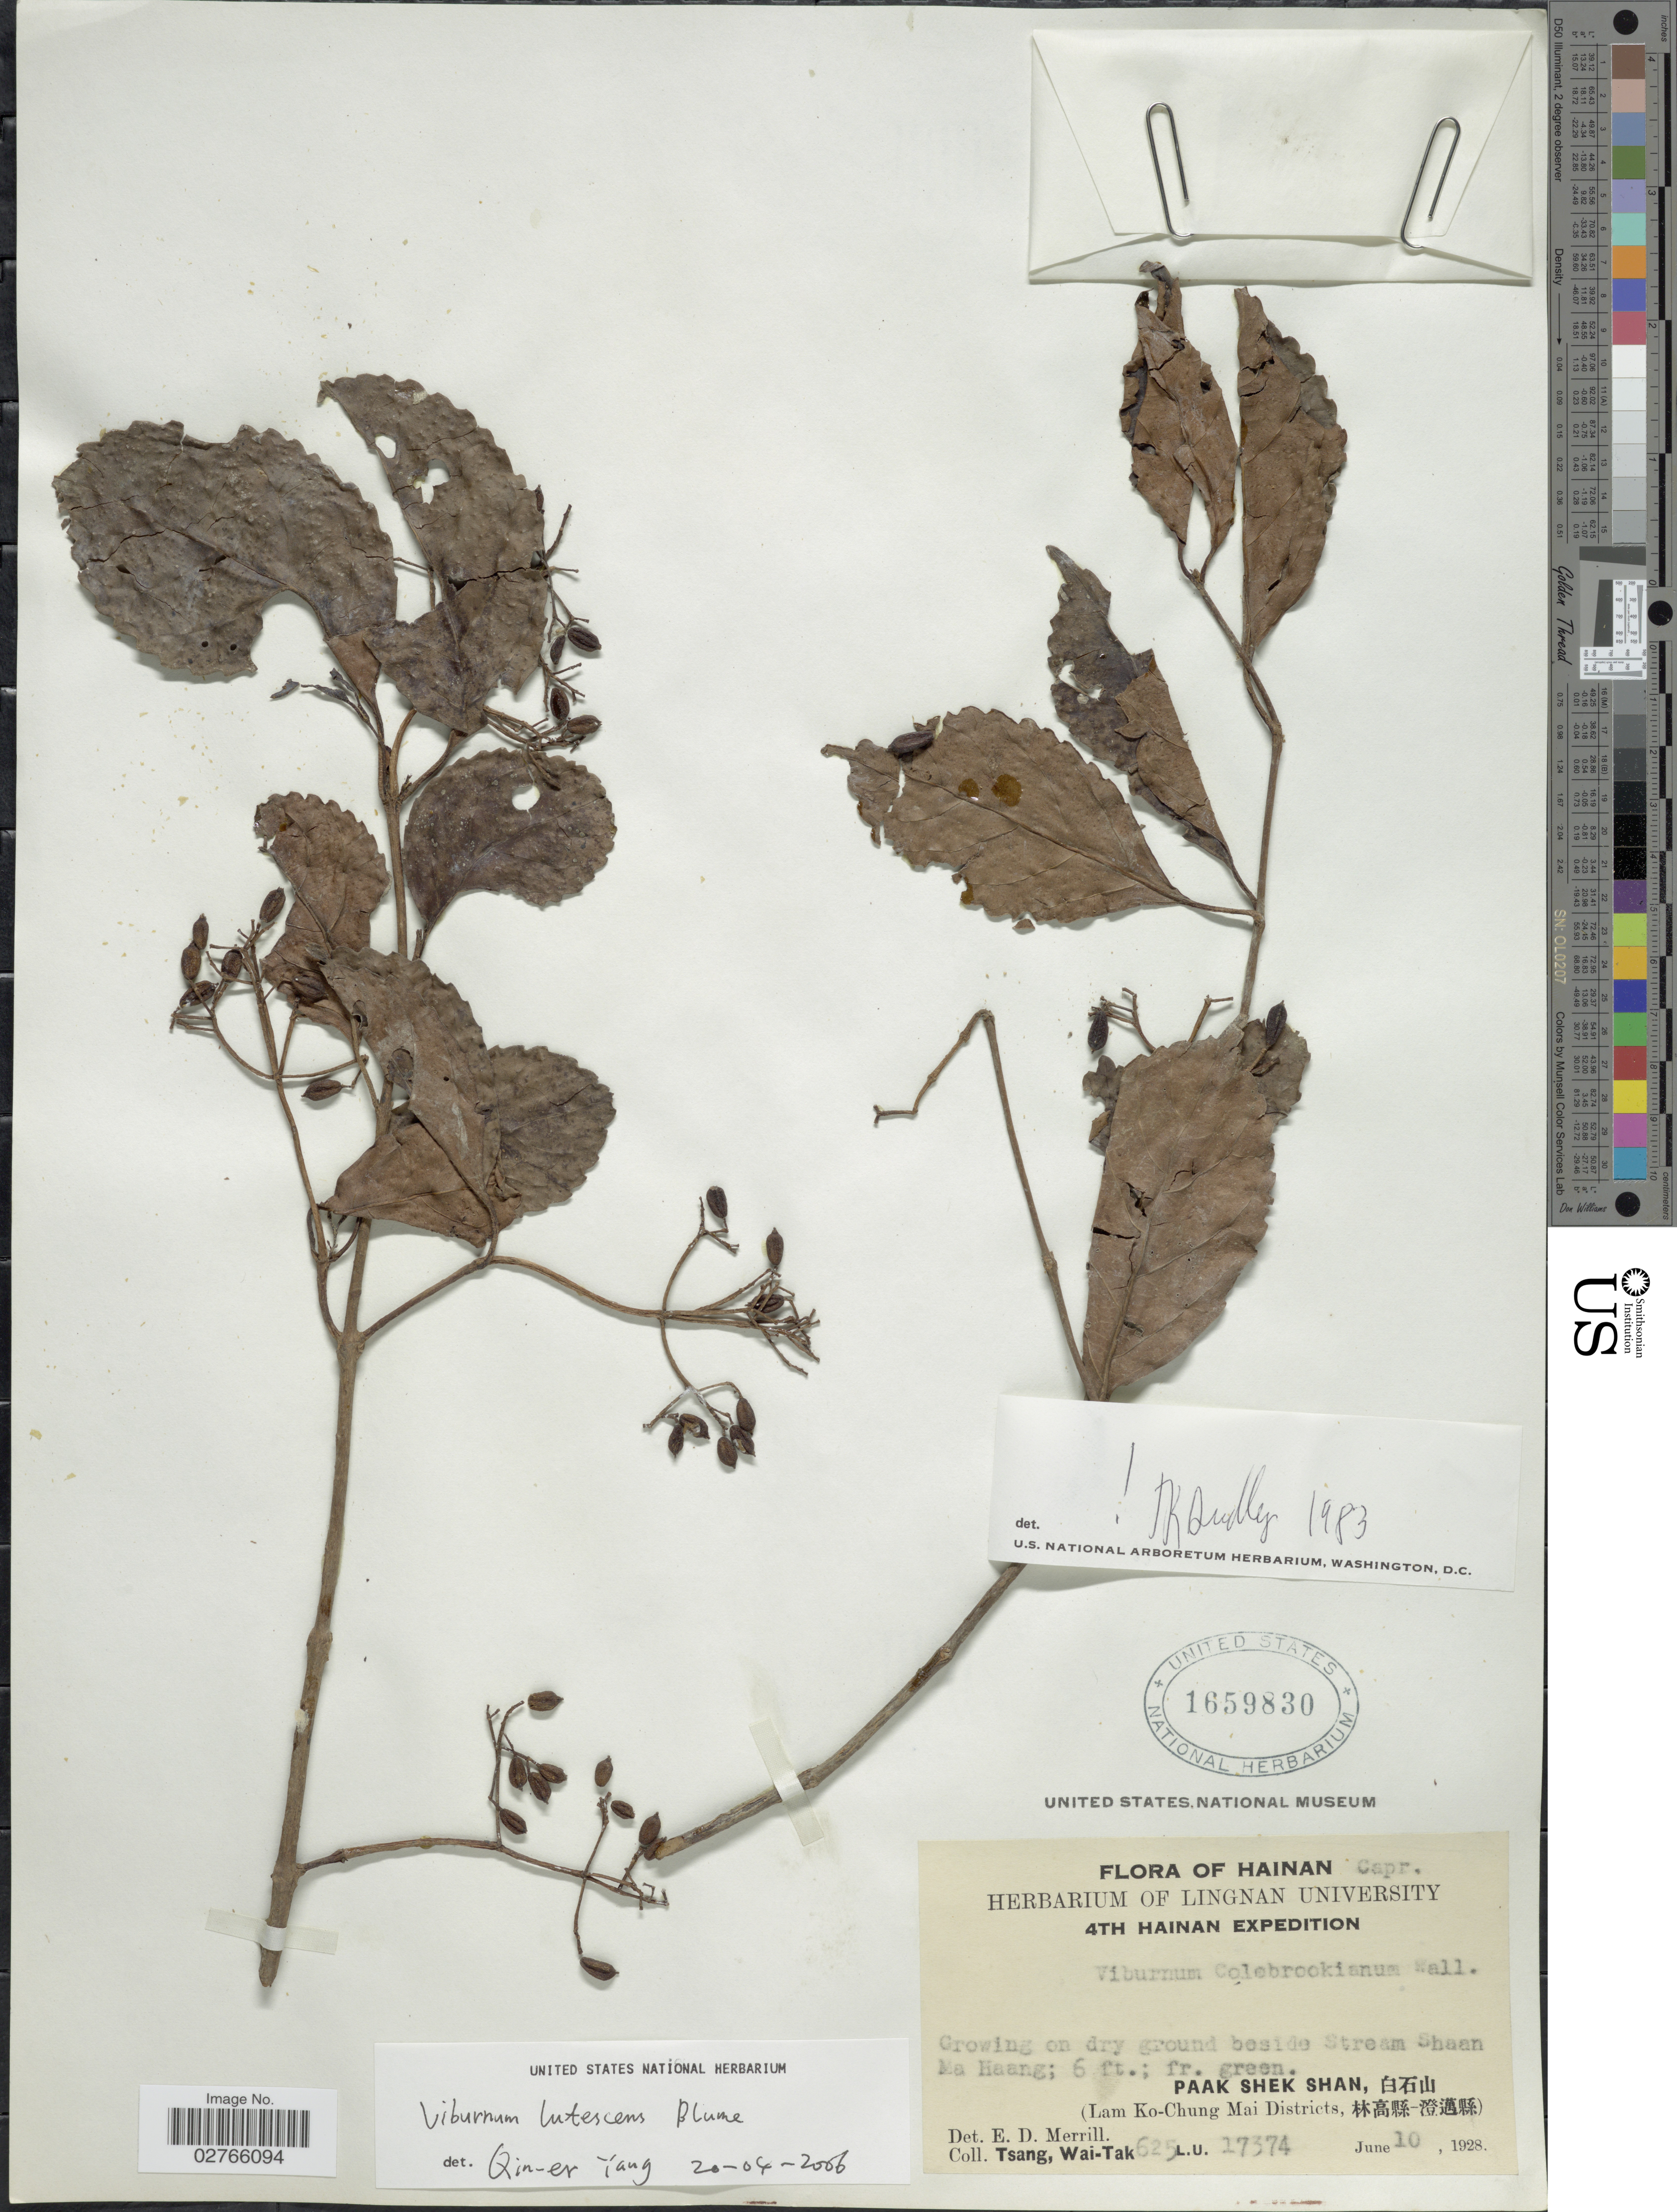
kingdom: Plantae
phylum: Tracheophyta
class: Magnoliopsida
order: Dipsacales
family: Viburnaceae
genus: Viburnum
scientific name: Viburnum lutescens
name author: Blume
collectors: W. T. Tsang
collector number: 625L.U.17374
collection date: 1928-06-10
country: China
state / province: Hainan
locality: Growing on dry ground beside Stream Shaan Ma Haang, Paak Shek Shan, (Lam Ko-Chung Mai Districts)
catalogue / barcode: US 1659830